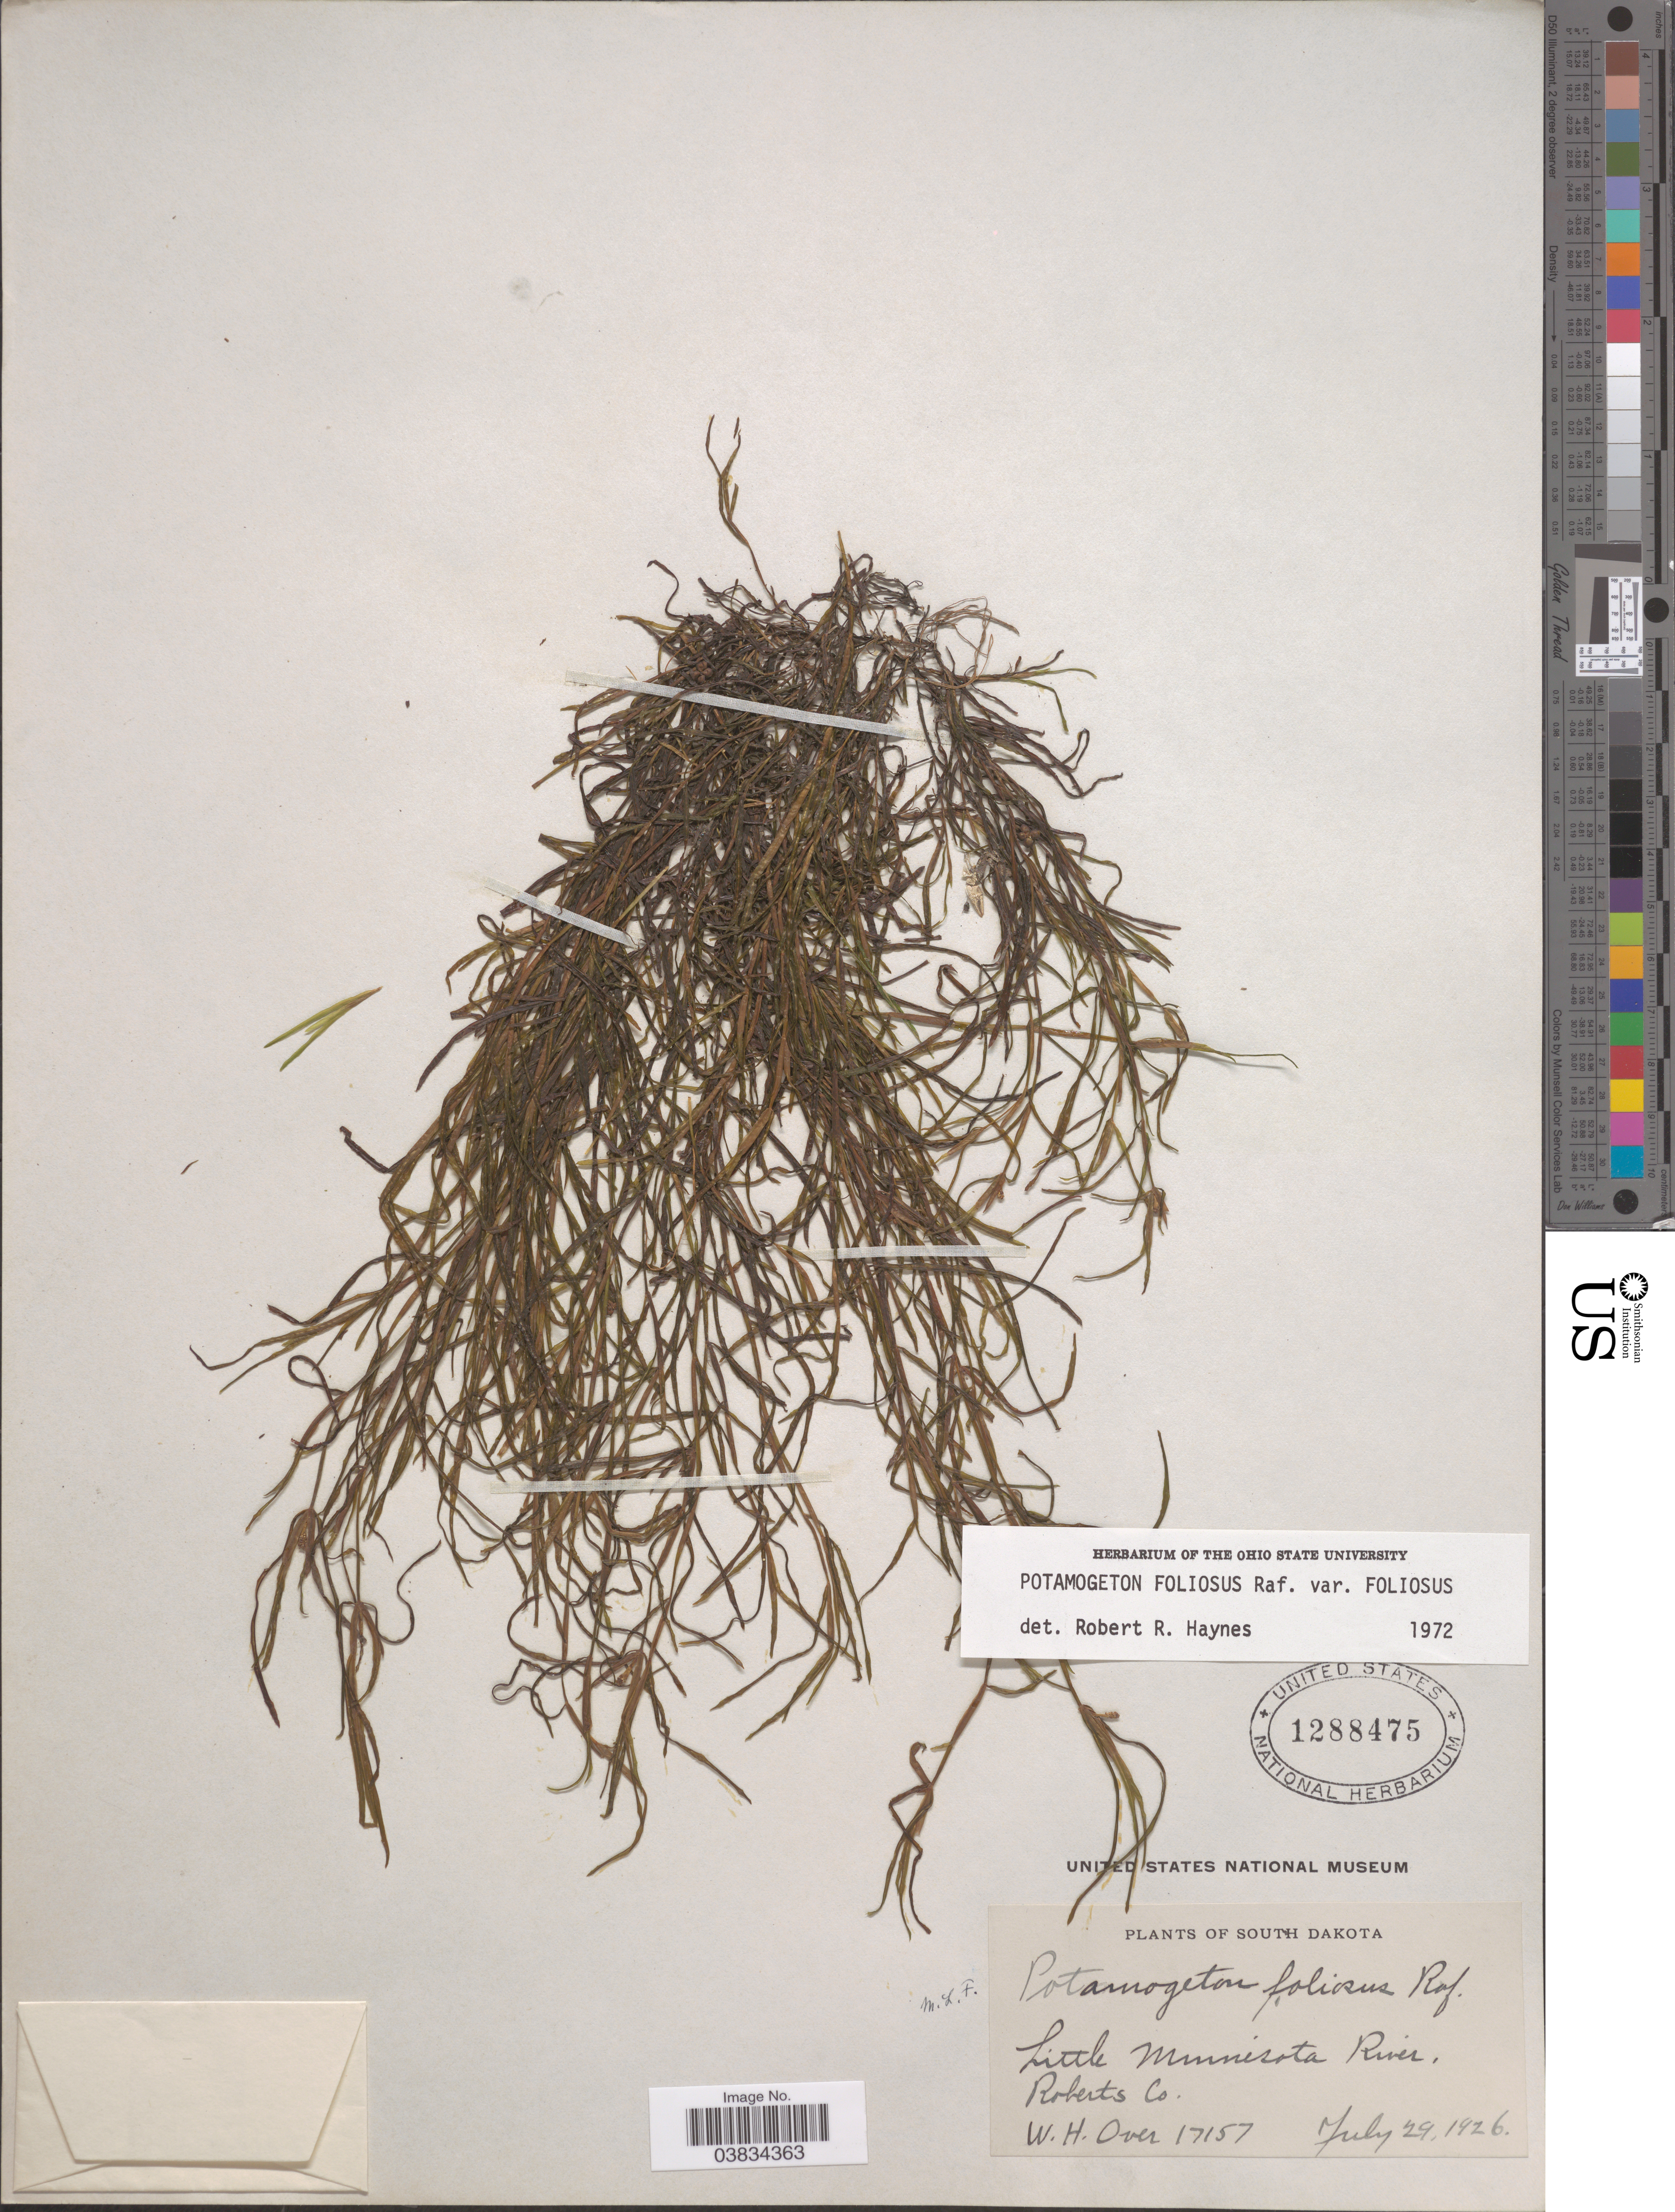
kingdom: Plantae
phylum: Tracheophyta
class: Liliopsida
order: Alismatales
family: Potamogetonaceae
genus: Potamogeton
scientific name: Potamogeton foliosus var. foliosus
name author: Raf.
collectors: W. Over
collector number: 17157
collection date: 1926-07-29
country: United States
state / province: South Dakota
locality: Little Minnesota River, Roberts Co.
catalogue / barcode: US 1288475